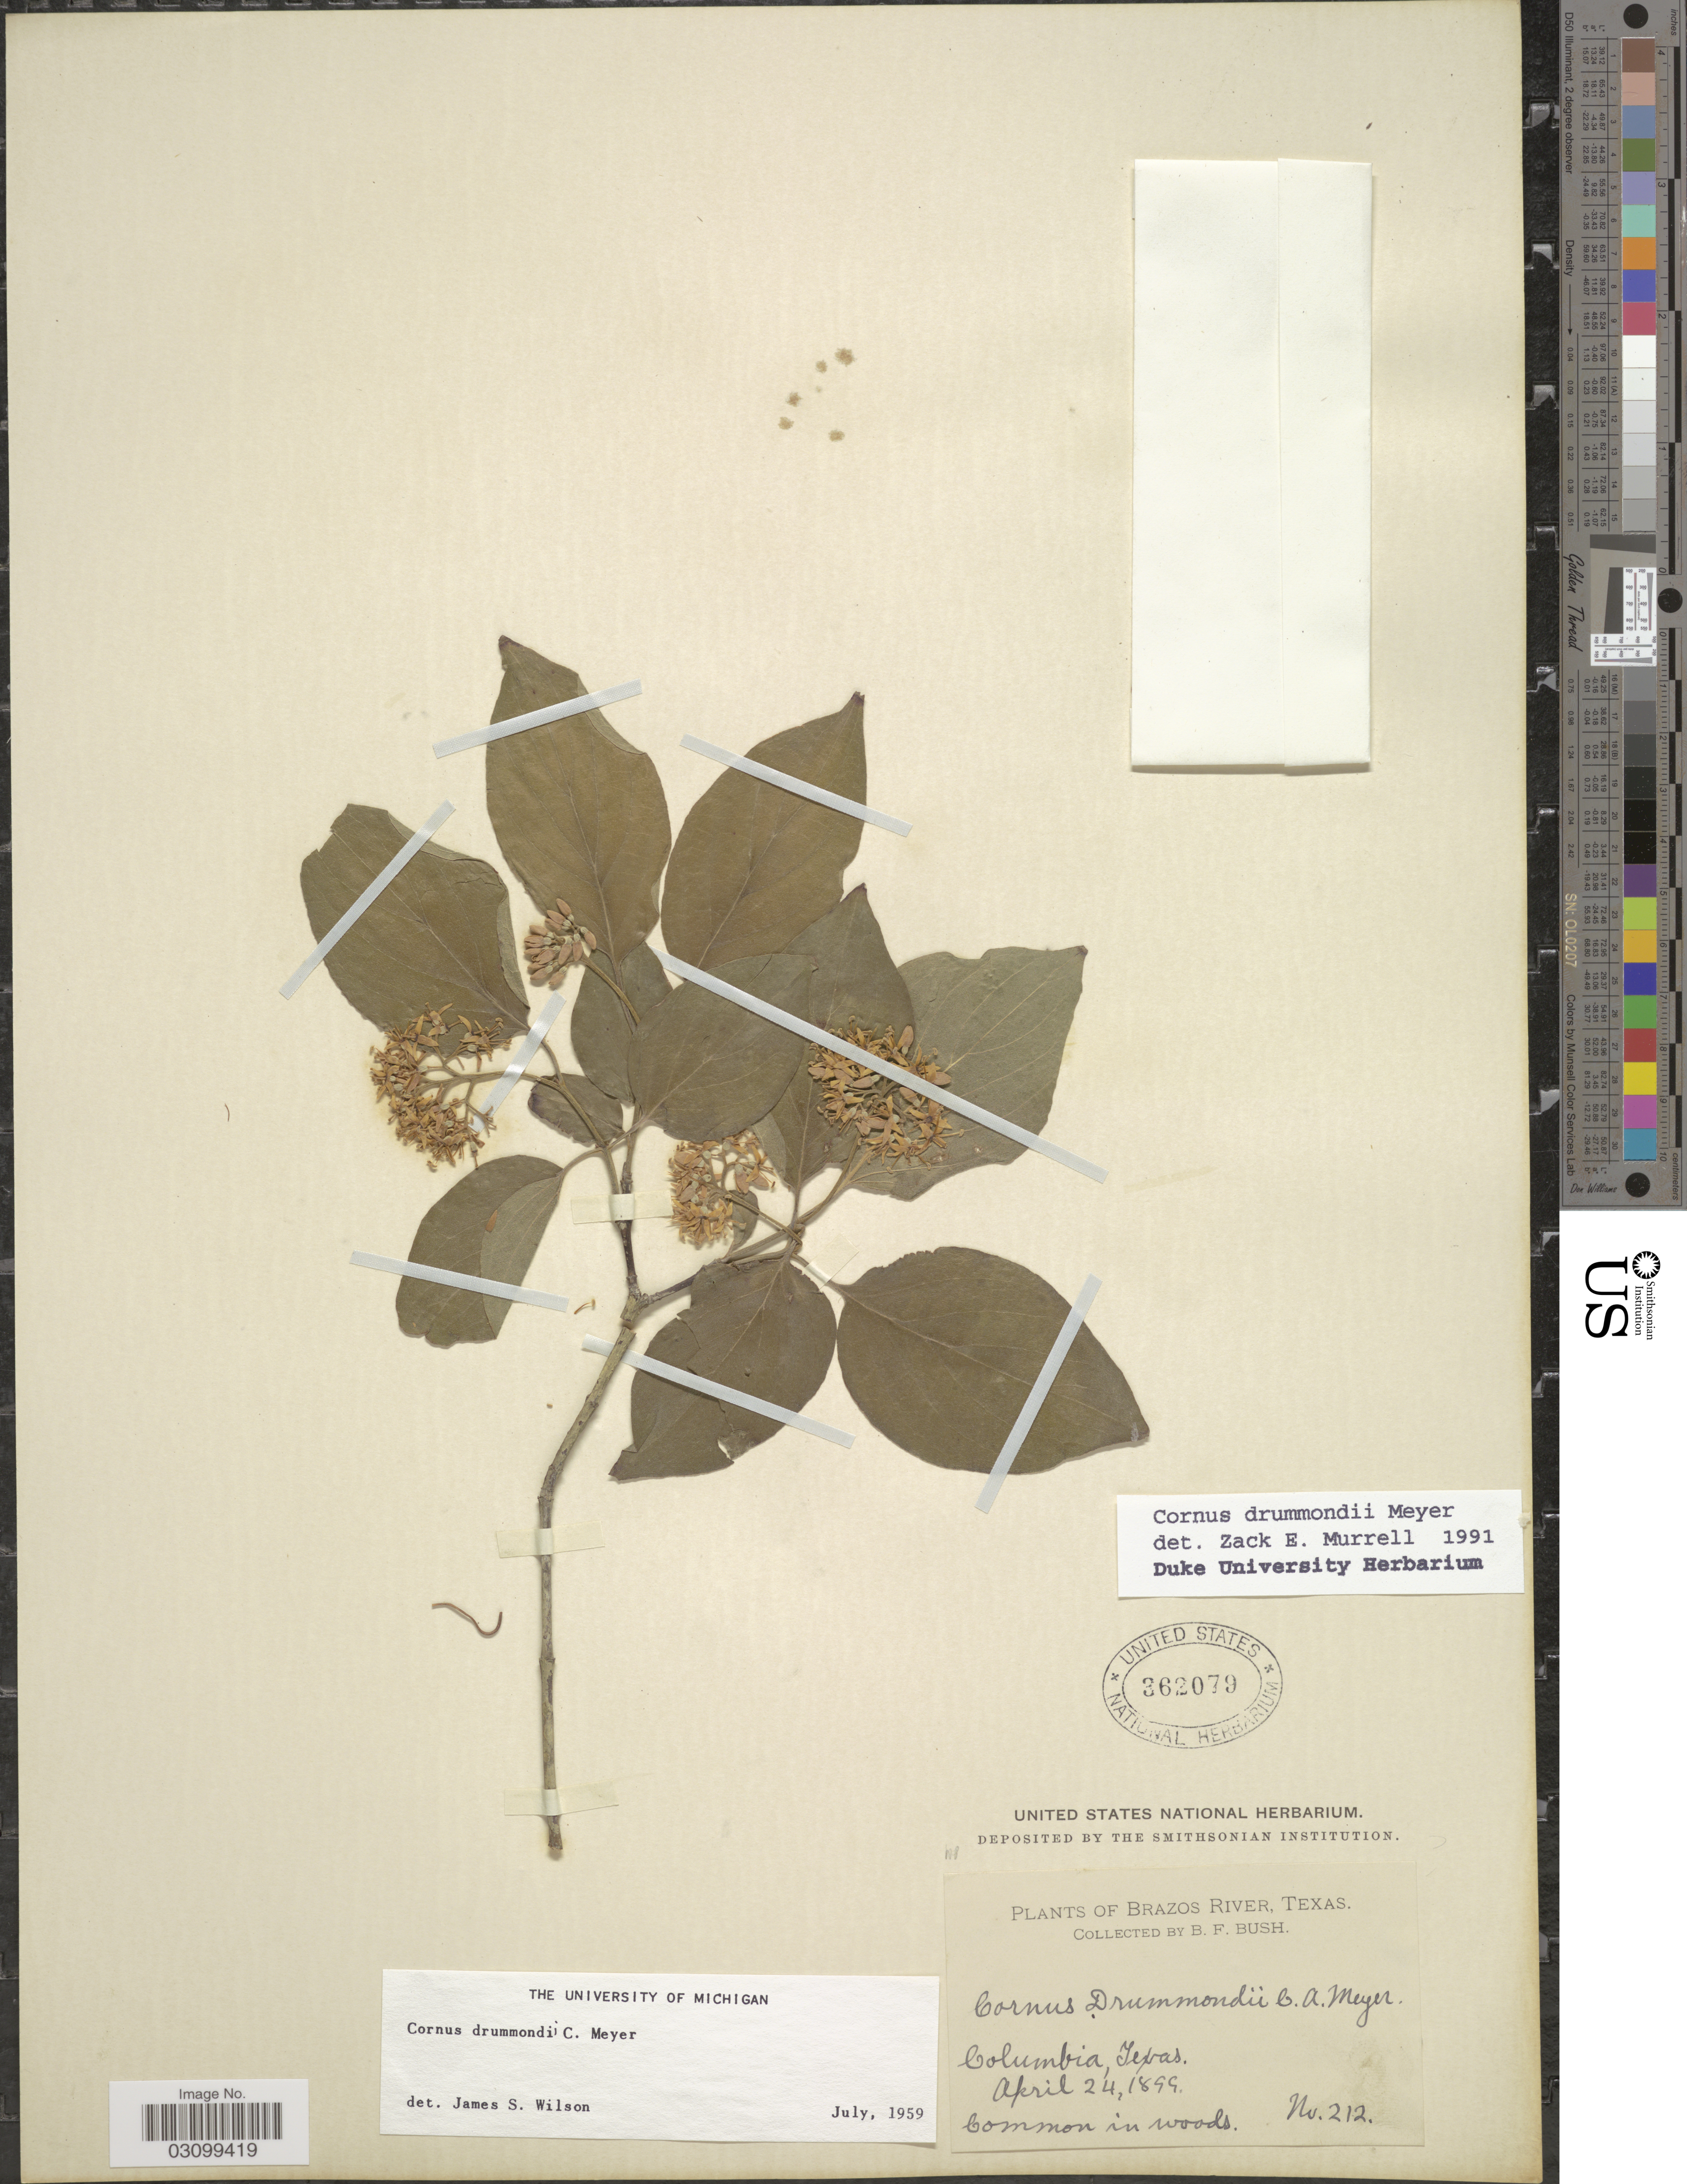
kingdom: Plantae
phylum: Tracheophyta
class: Magnoliopsida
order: Cornales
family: Cornaceae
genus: Cornus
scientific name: Cornus drummondii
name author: C.A. Mey.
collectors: B. F. Bush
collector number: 212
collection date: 1899-04-24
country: United States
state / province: Texas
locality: Brazos River. Columbia.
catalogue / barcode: US 362079